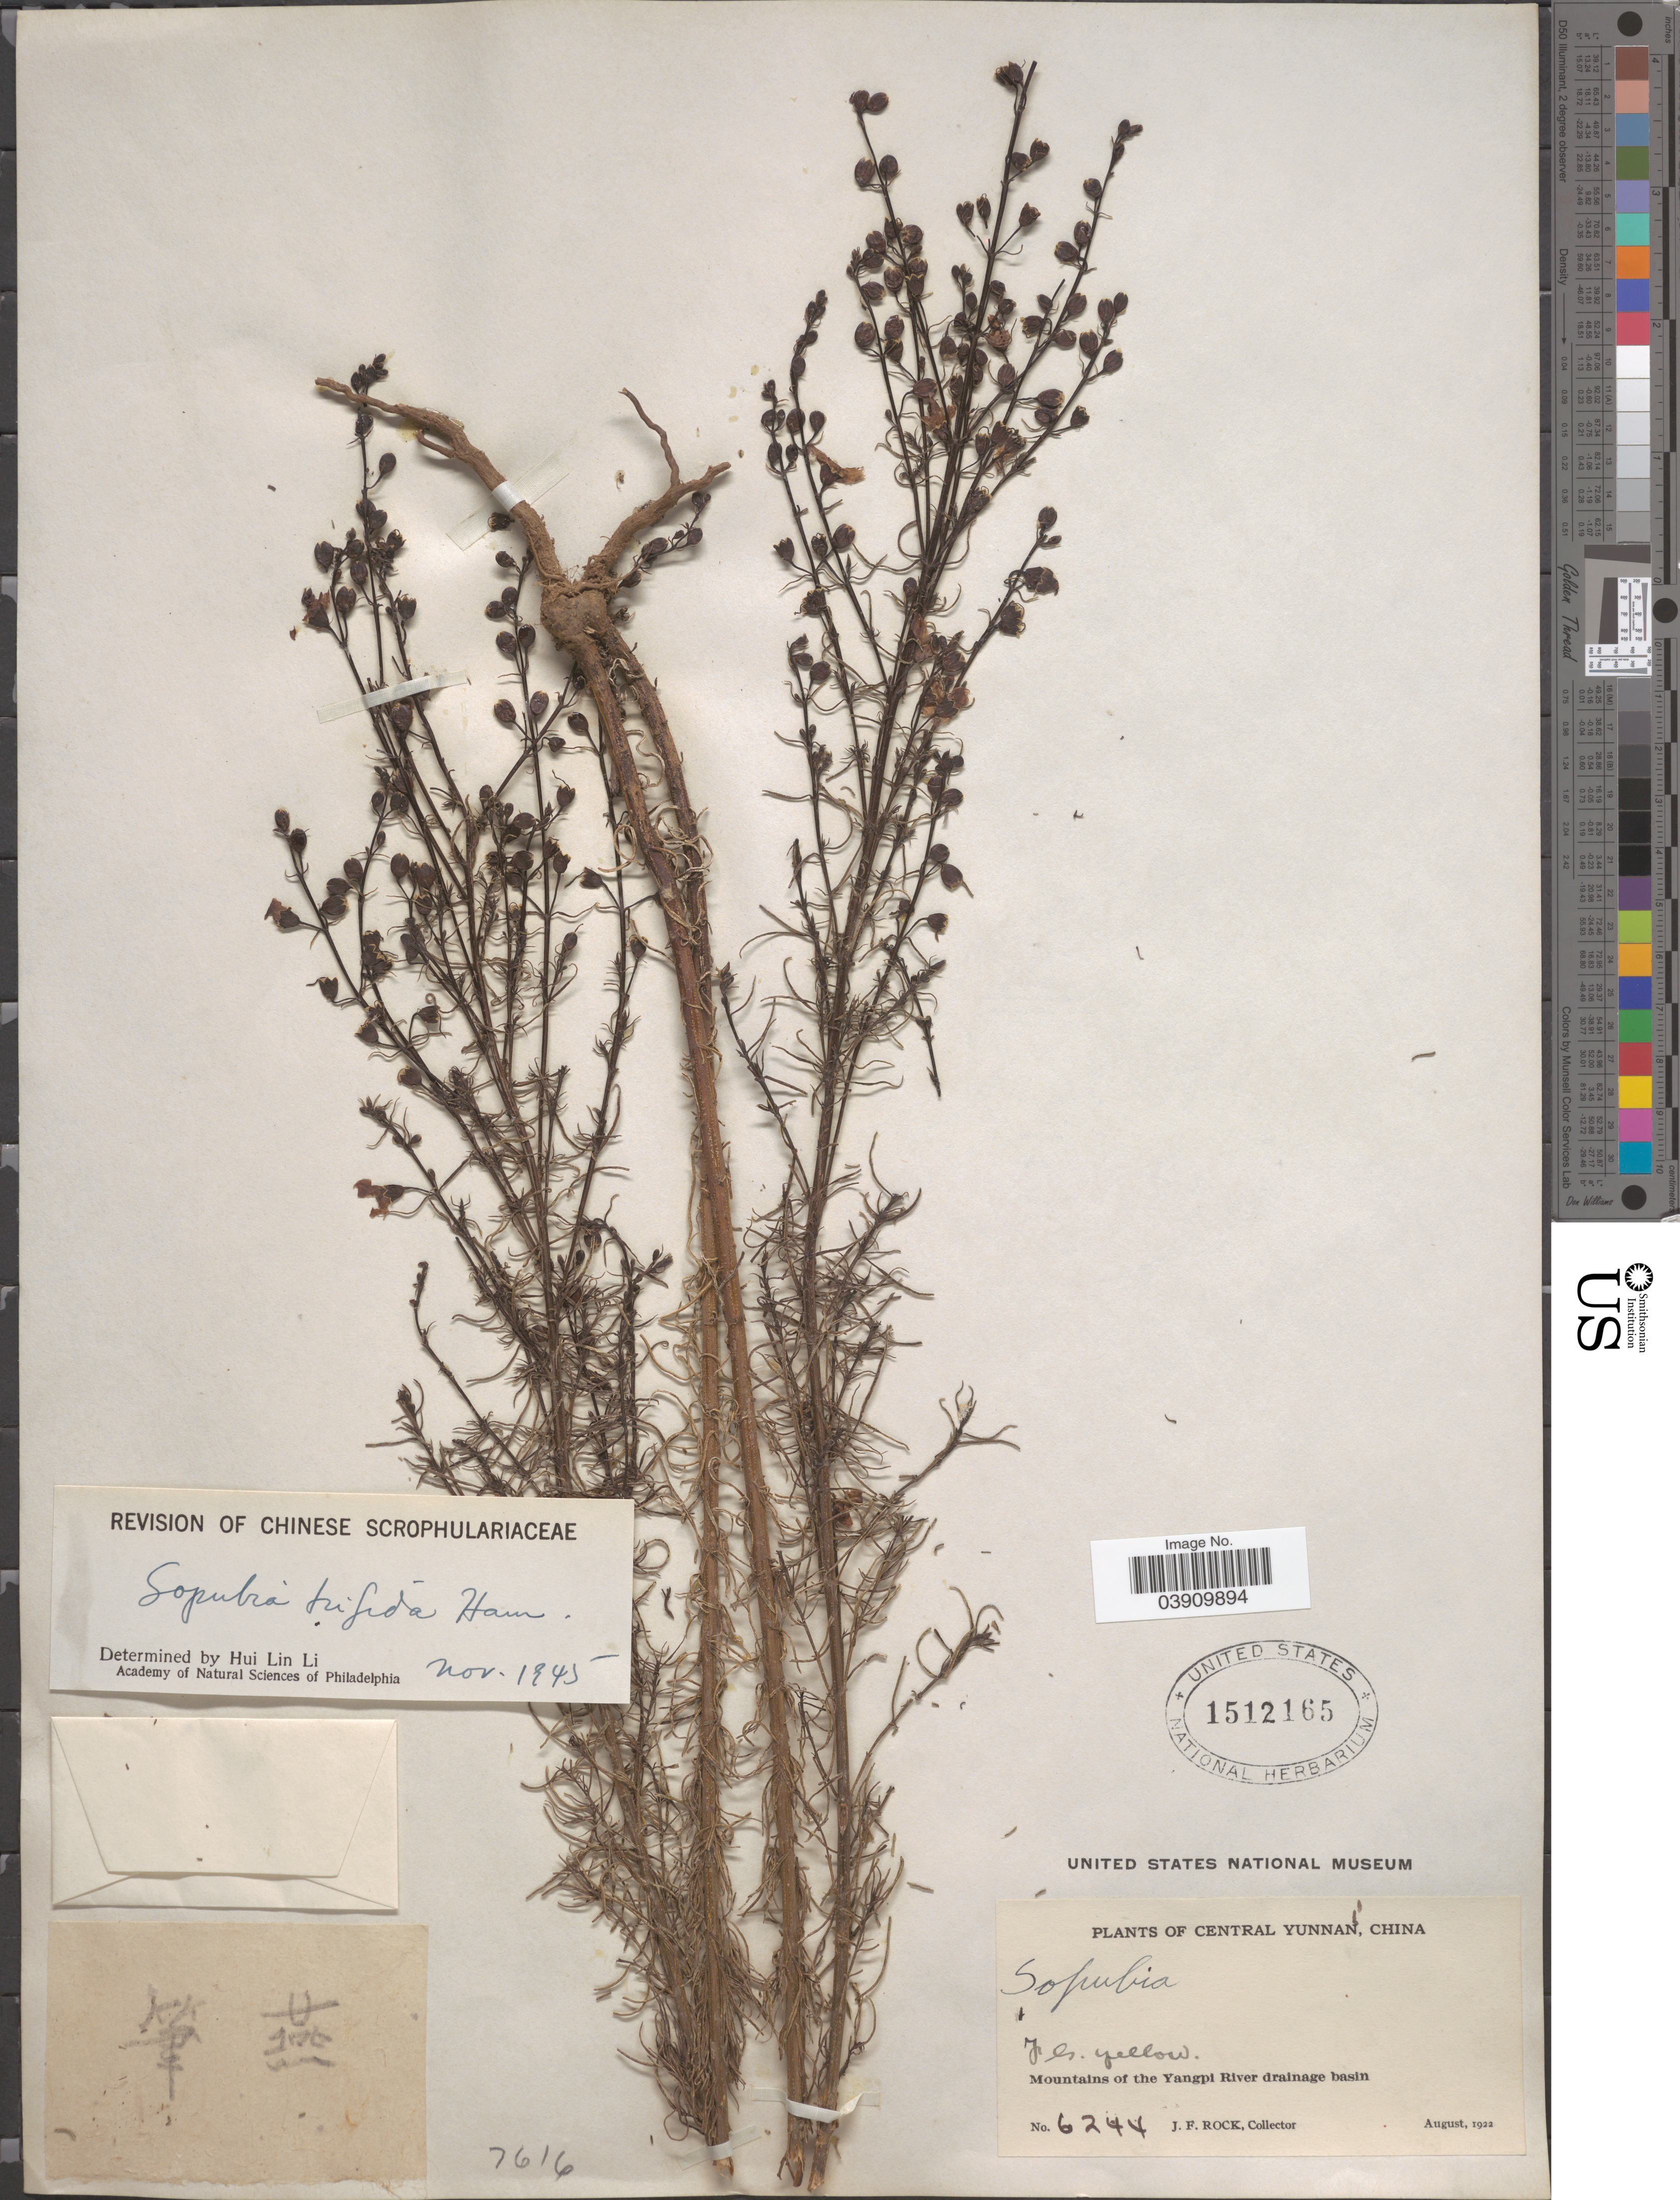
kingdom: Plantae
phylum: Tracheophyta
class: Magnoliopsida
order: Lamiales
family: Orobanchaceae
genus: Sopubia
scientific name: Sopubia trifida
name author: Buch.-Ham. ex D. Don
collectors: J. Rock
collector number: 6244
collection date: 1922-08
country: China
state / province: Yunnan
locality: Central Yunnan. Mountains of the Yangpi River drainage basin.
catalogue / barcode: US 1512165